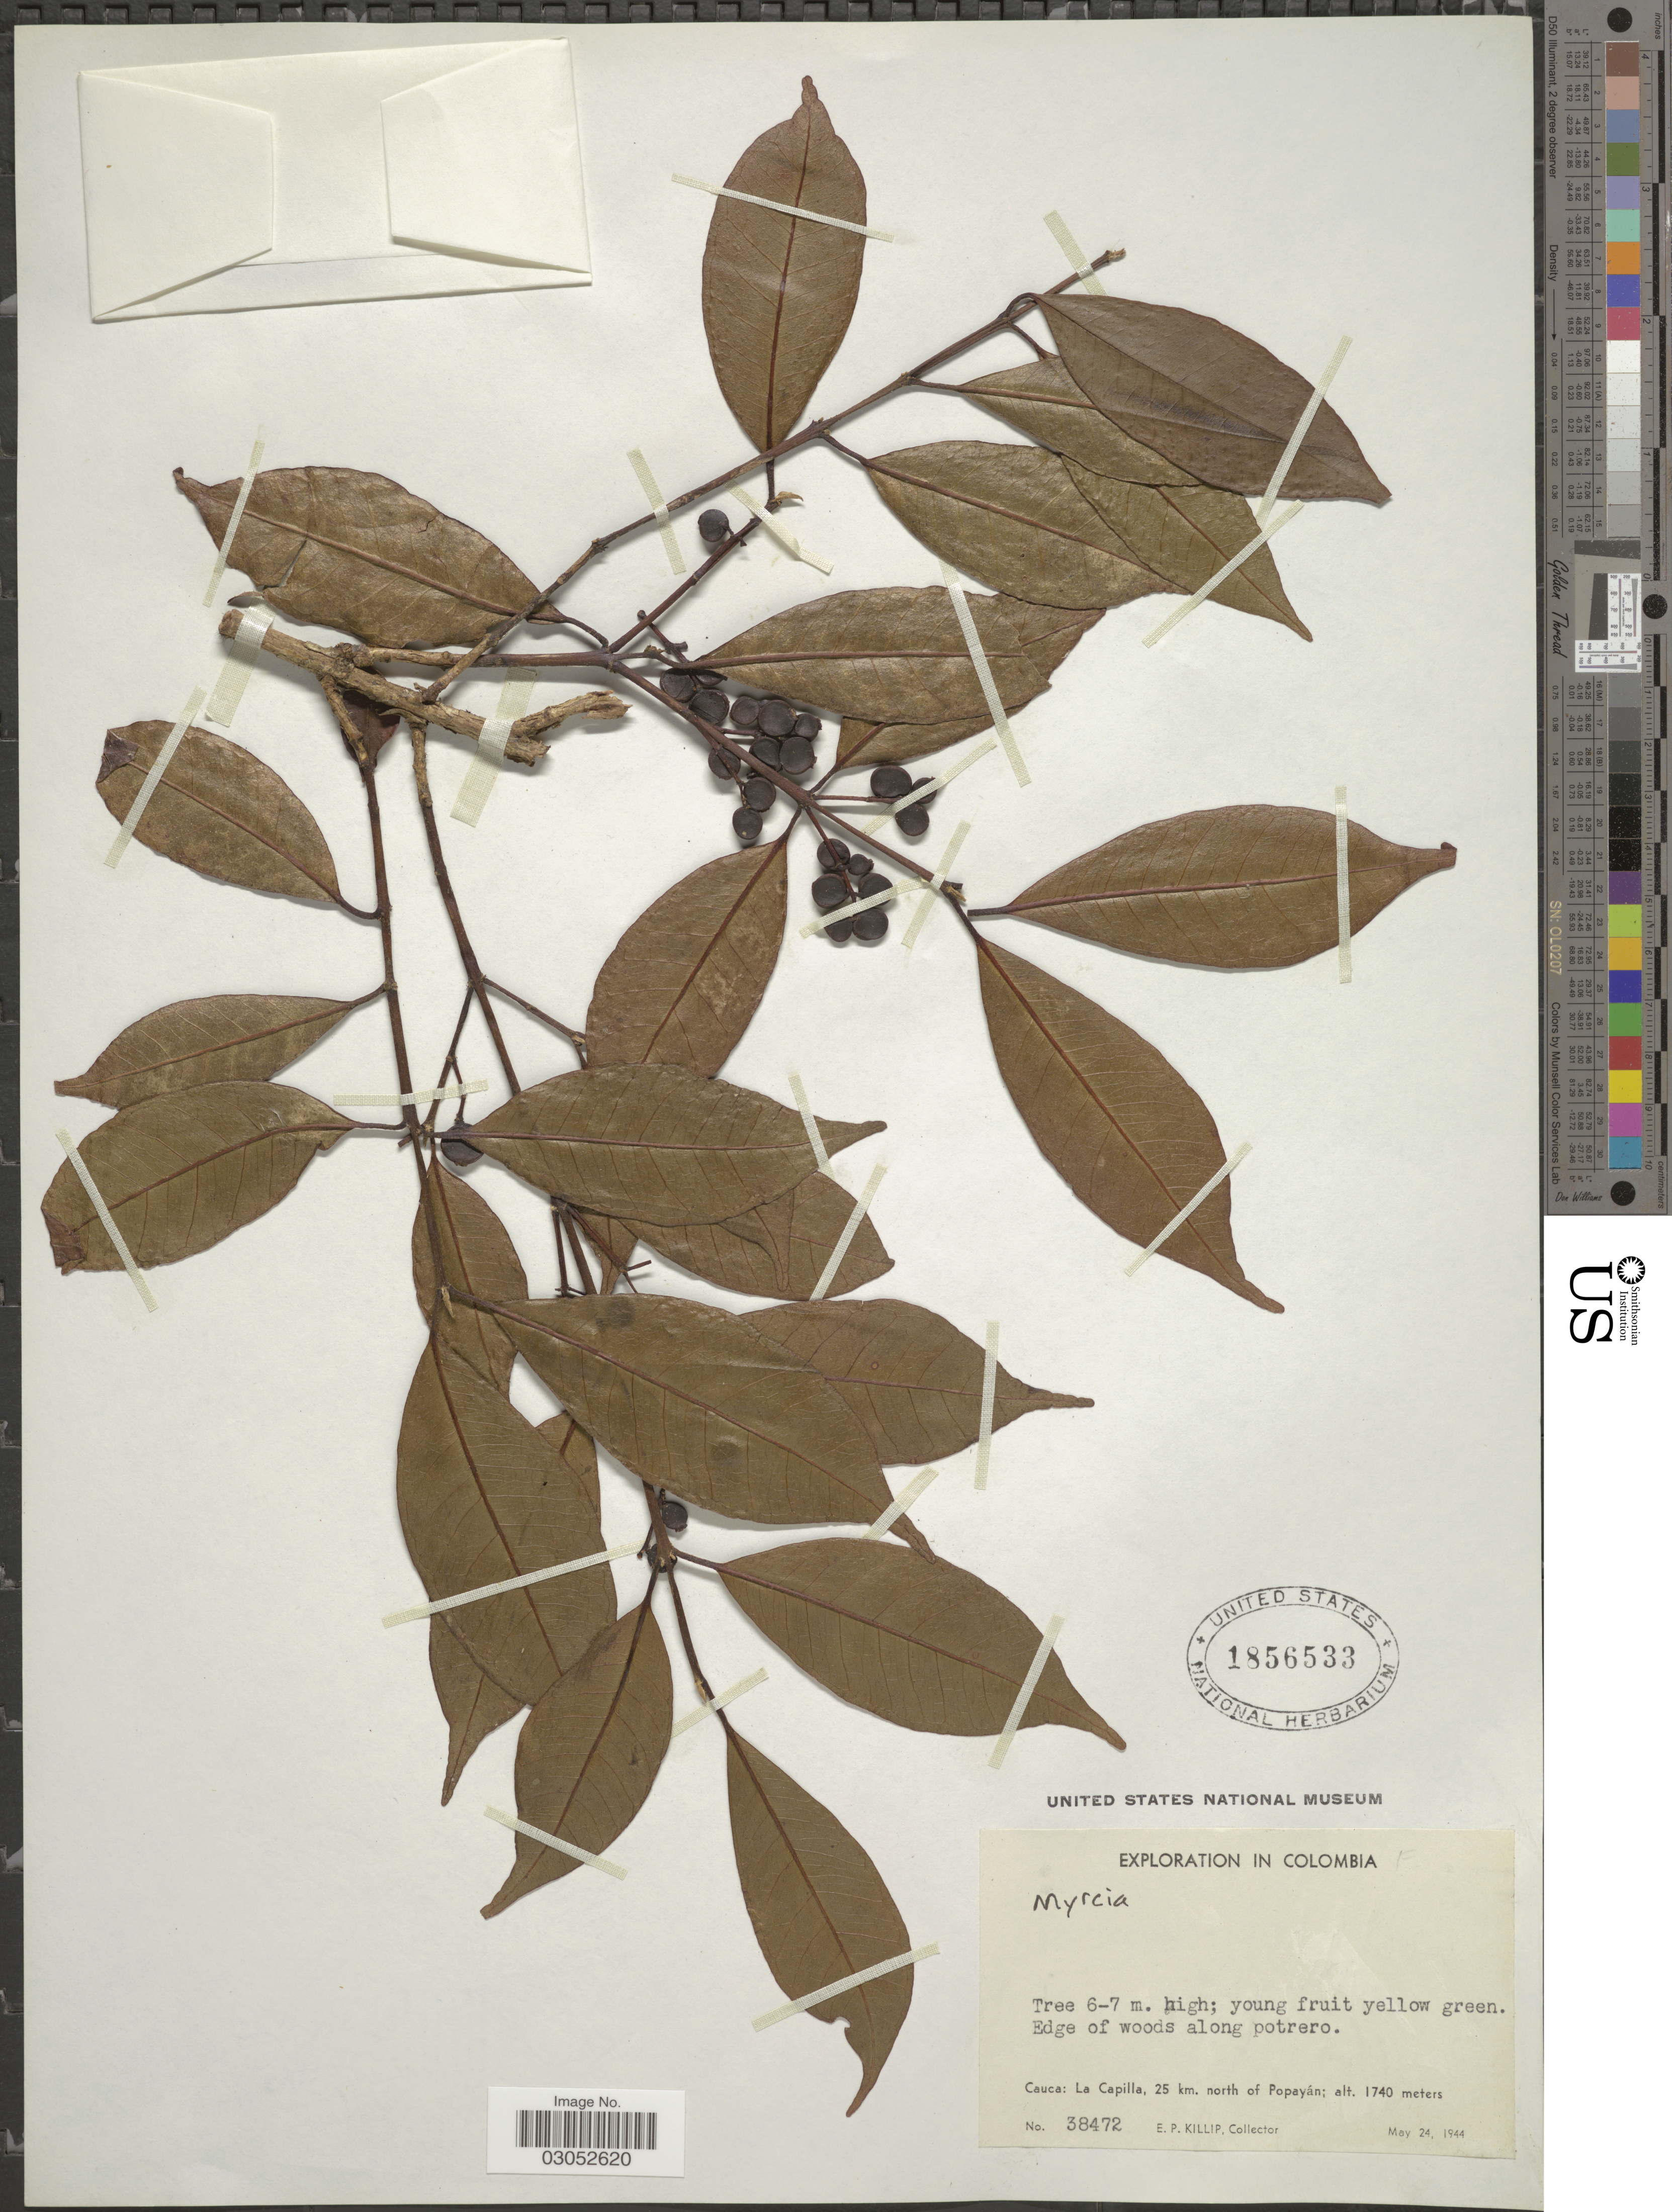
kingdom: Plantae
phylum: Tracheophyta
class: Magnoliopsida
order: Myrtales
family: Myrtaceae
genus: Myrcia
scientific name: Myrcia sp.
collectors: E. P. Killip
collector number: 38472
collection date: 1944-05-24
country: Colombia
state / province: Cauca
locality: La Capilla, 25 km. north of Popayán.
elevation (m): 1740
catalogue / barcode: US 1856533